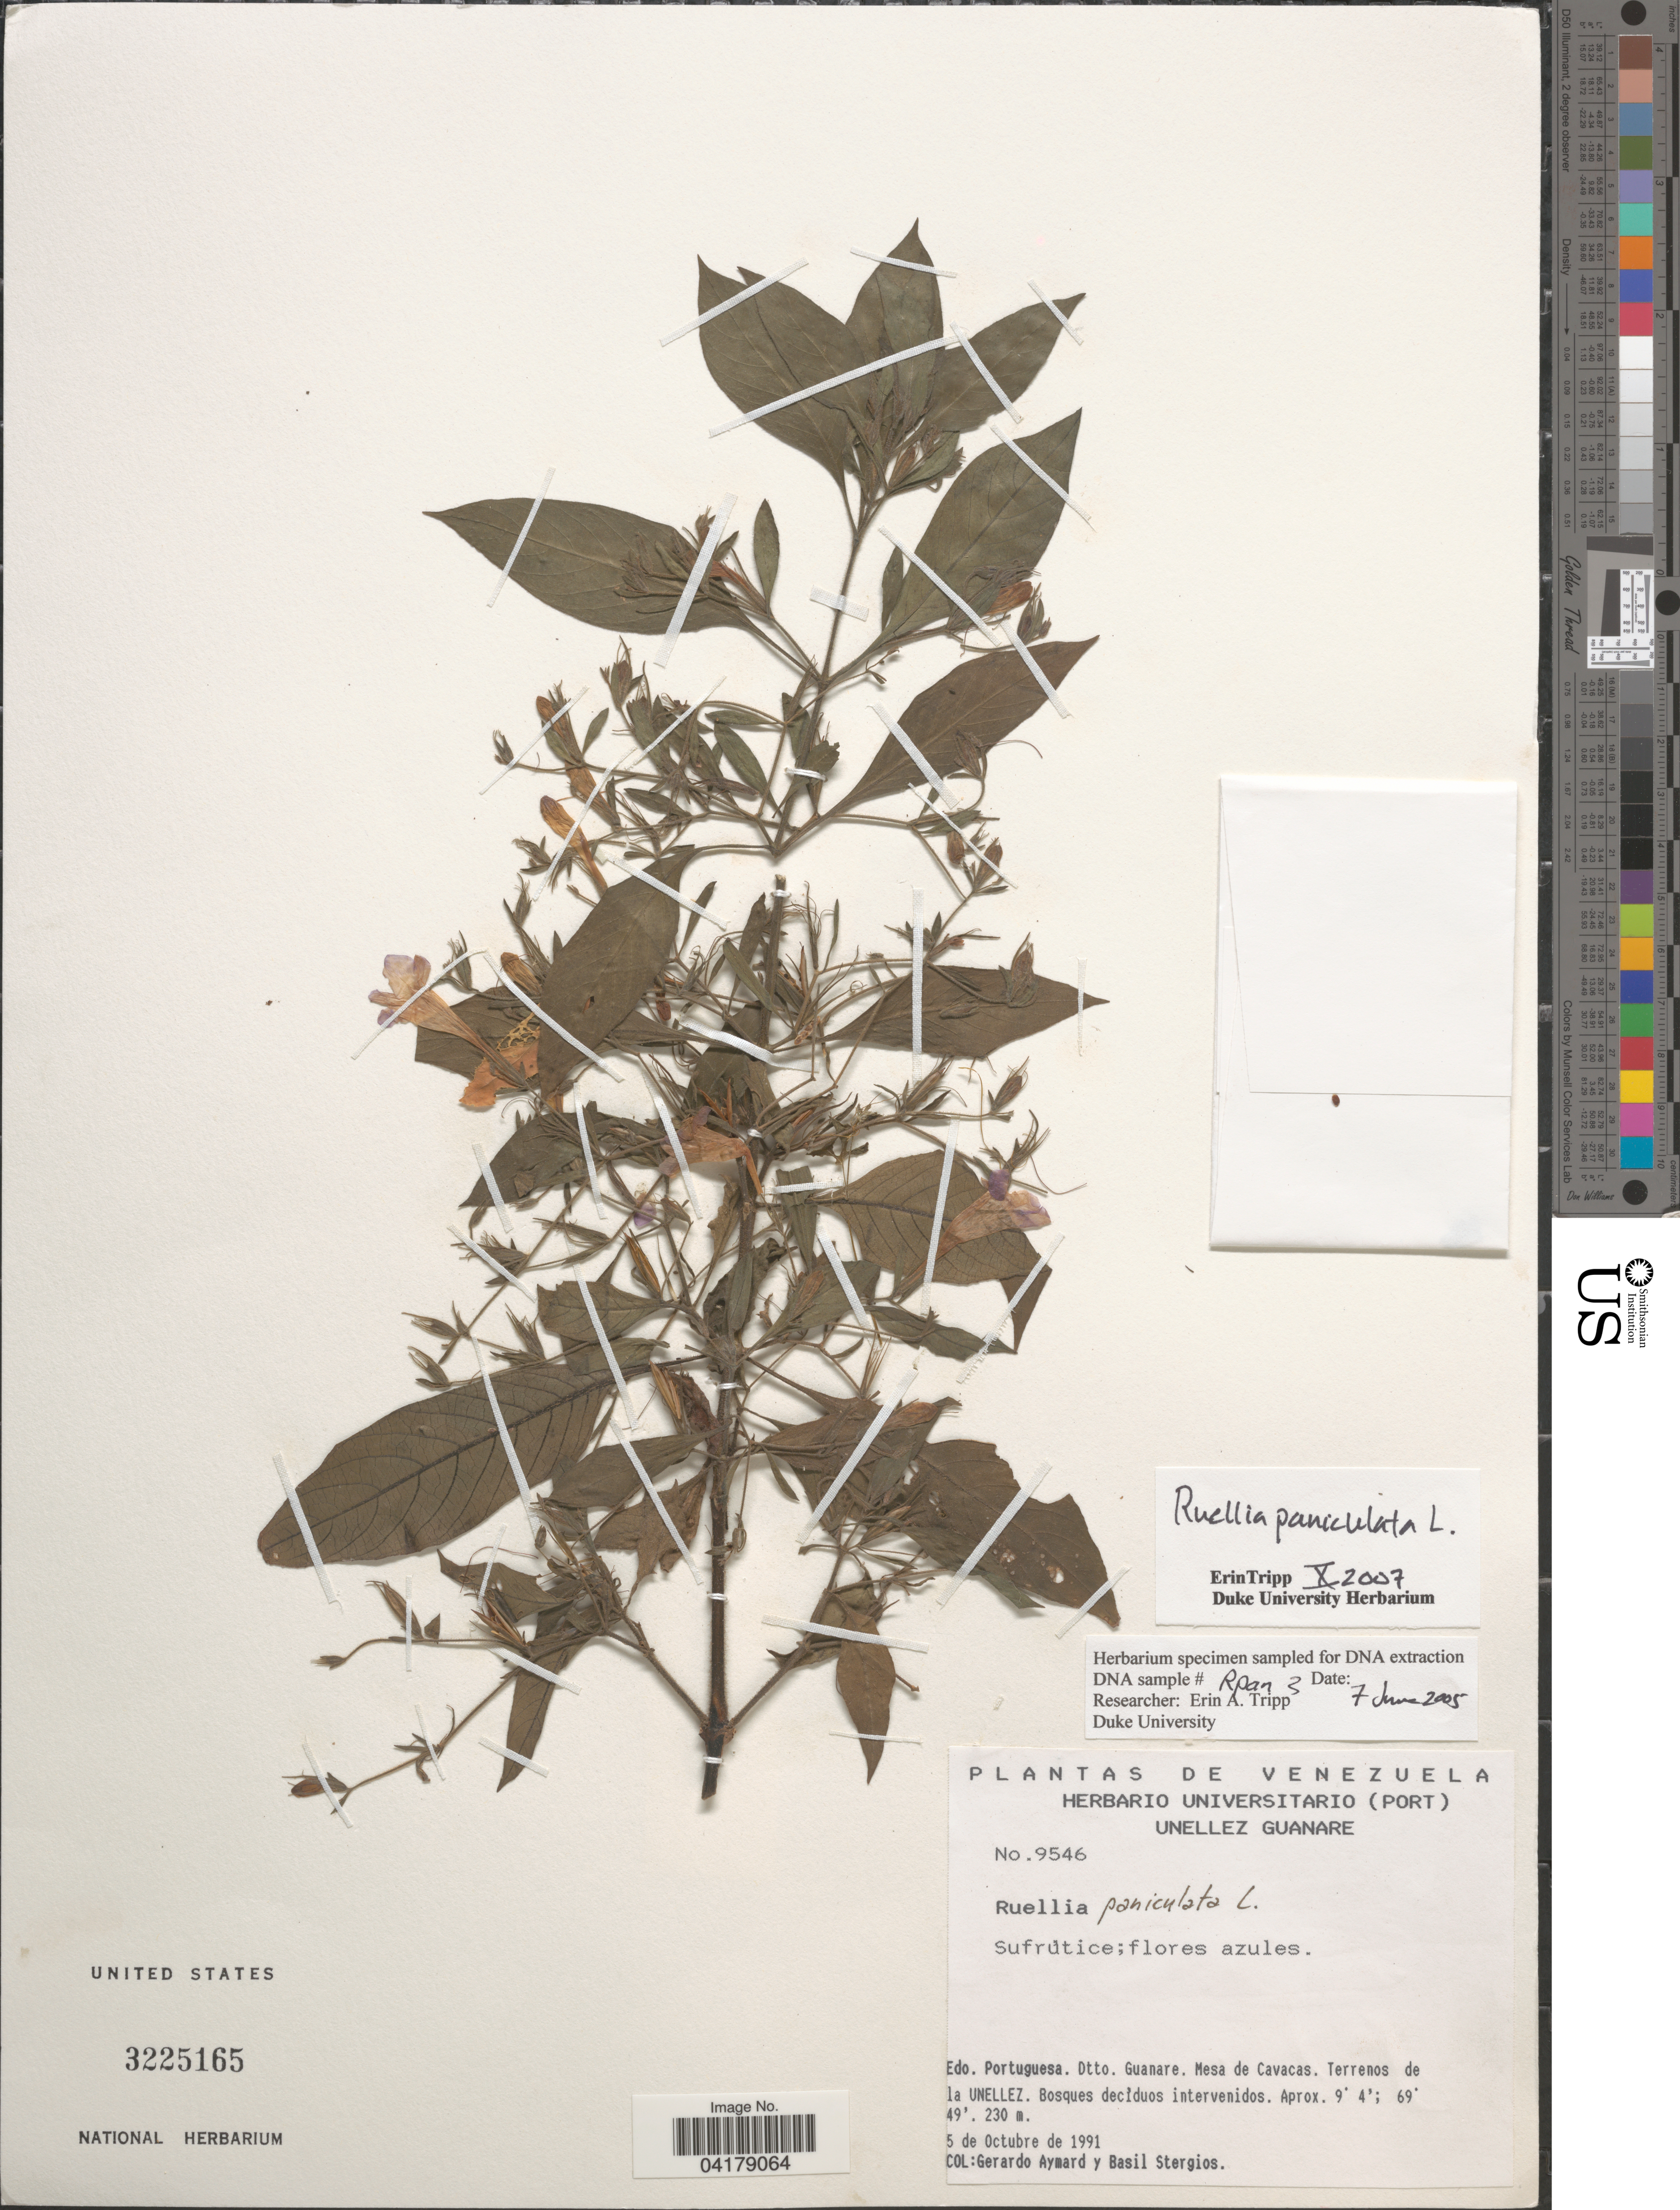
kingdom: Plantae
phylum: Tracheophyta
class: Magnoliopsida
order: Lamiales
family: Acanthaceae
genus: Ruellia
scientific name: Ruellia paniculata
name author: L.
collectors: G. A. Aymard & B. G. Stergios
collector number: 9546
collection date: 1991-10-05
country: Venezuela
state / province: Portuguesa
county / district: Guanare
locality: Mesa de Cavacas. Terrenos de la UNELLEZ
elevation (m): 230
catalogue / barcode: US 3225165